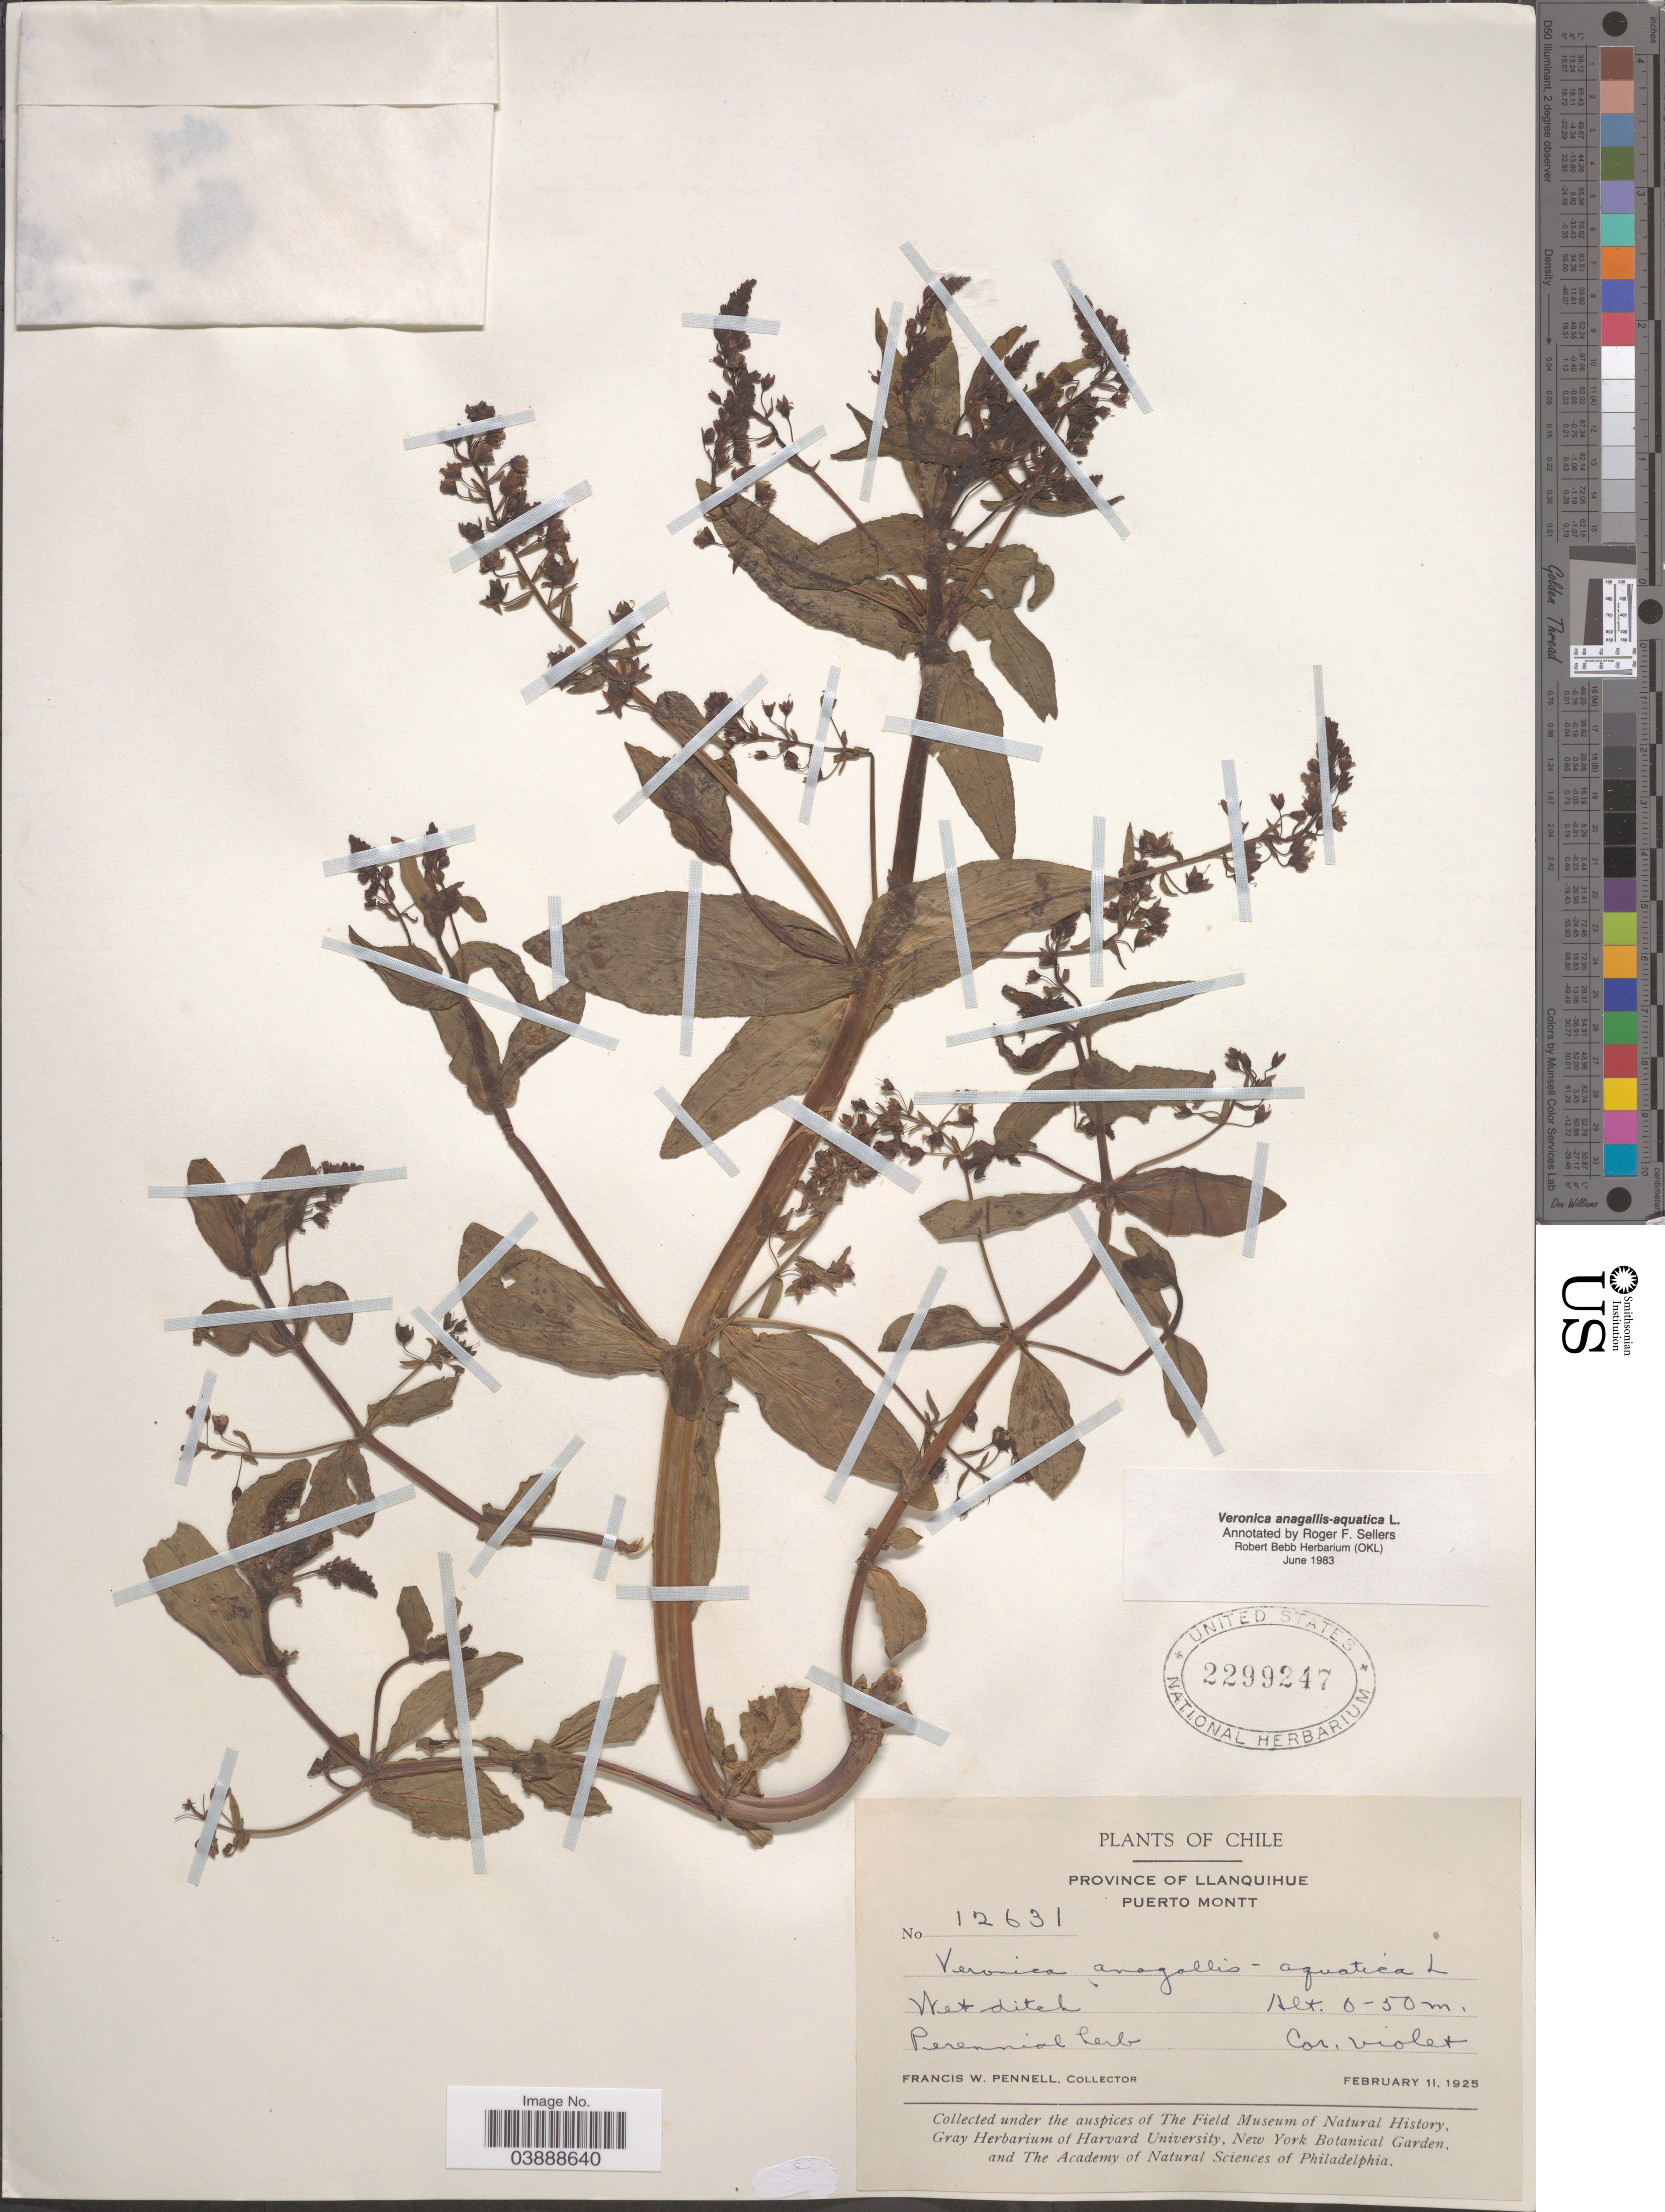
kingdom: Plantae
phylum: Tracheophyta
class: Magnoliopsida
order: Lamiales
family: Plantaginaceae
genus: Veronica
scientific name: Veronica anagallis-aquatica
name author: L.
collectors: F. W. Pennell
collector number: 12631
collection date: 1925-02-11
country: Chile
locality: Province of Llanquihue. Puerto Montt.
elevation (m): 0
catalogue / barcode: US 2299247